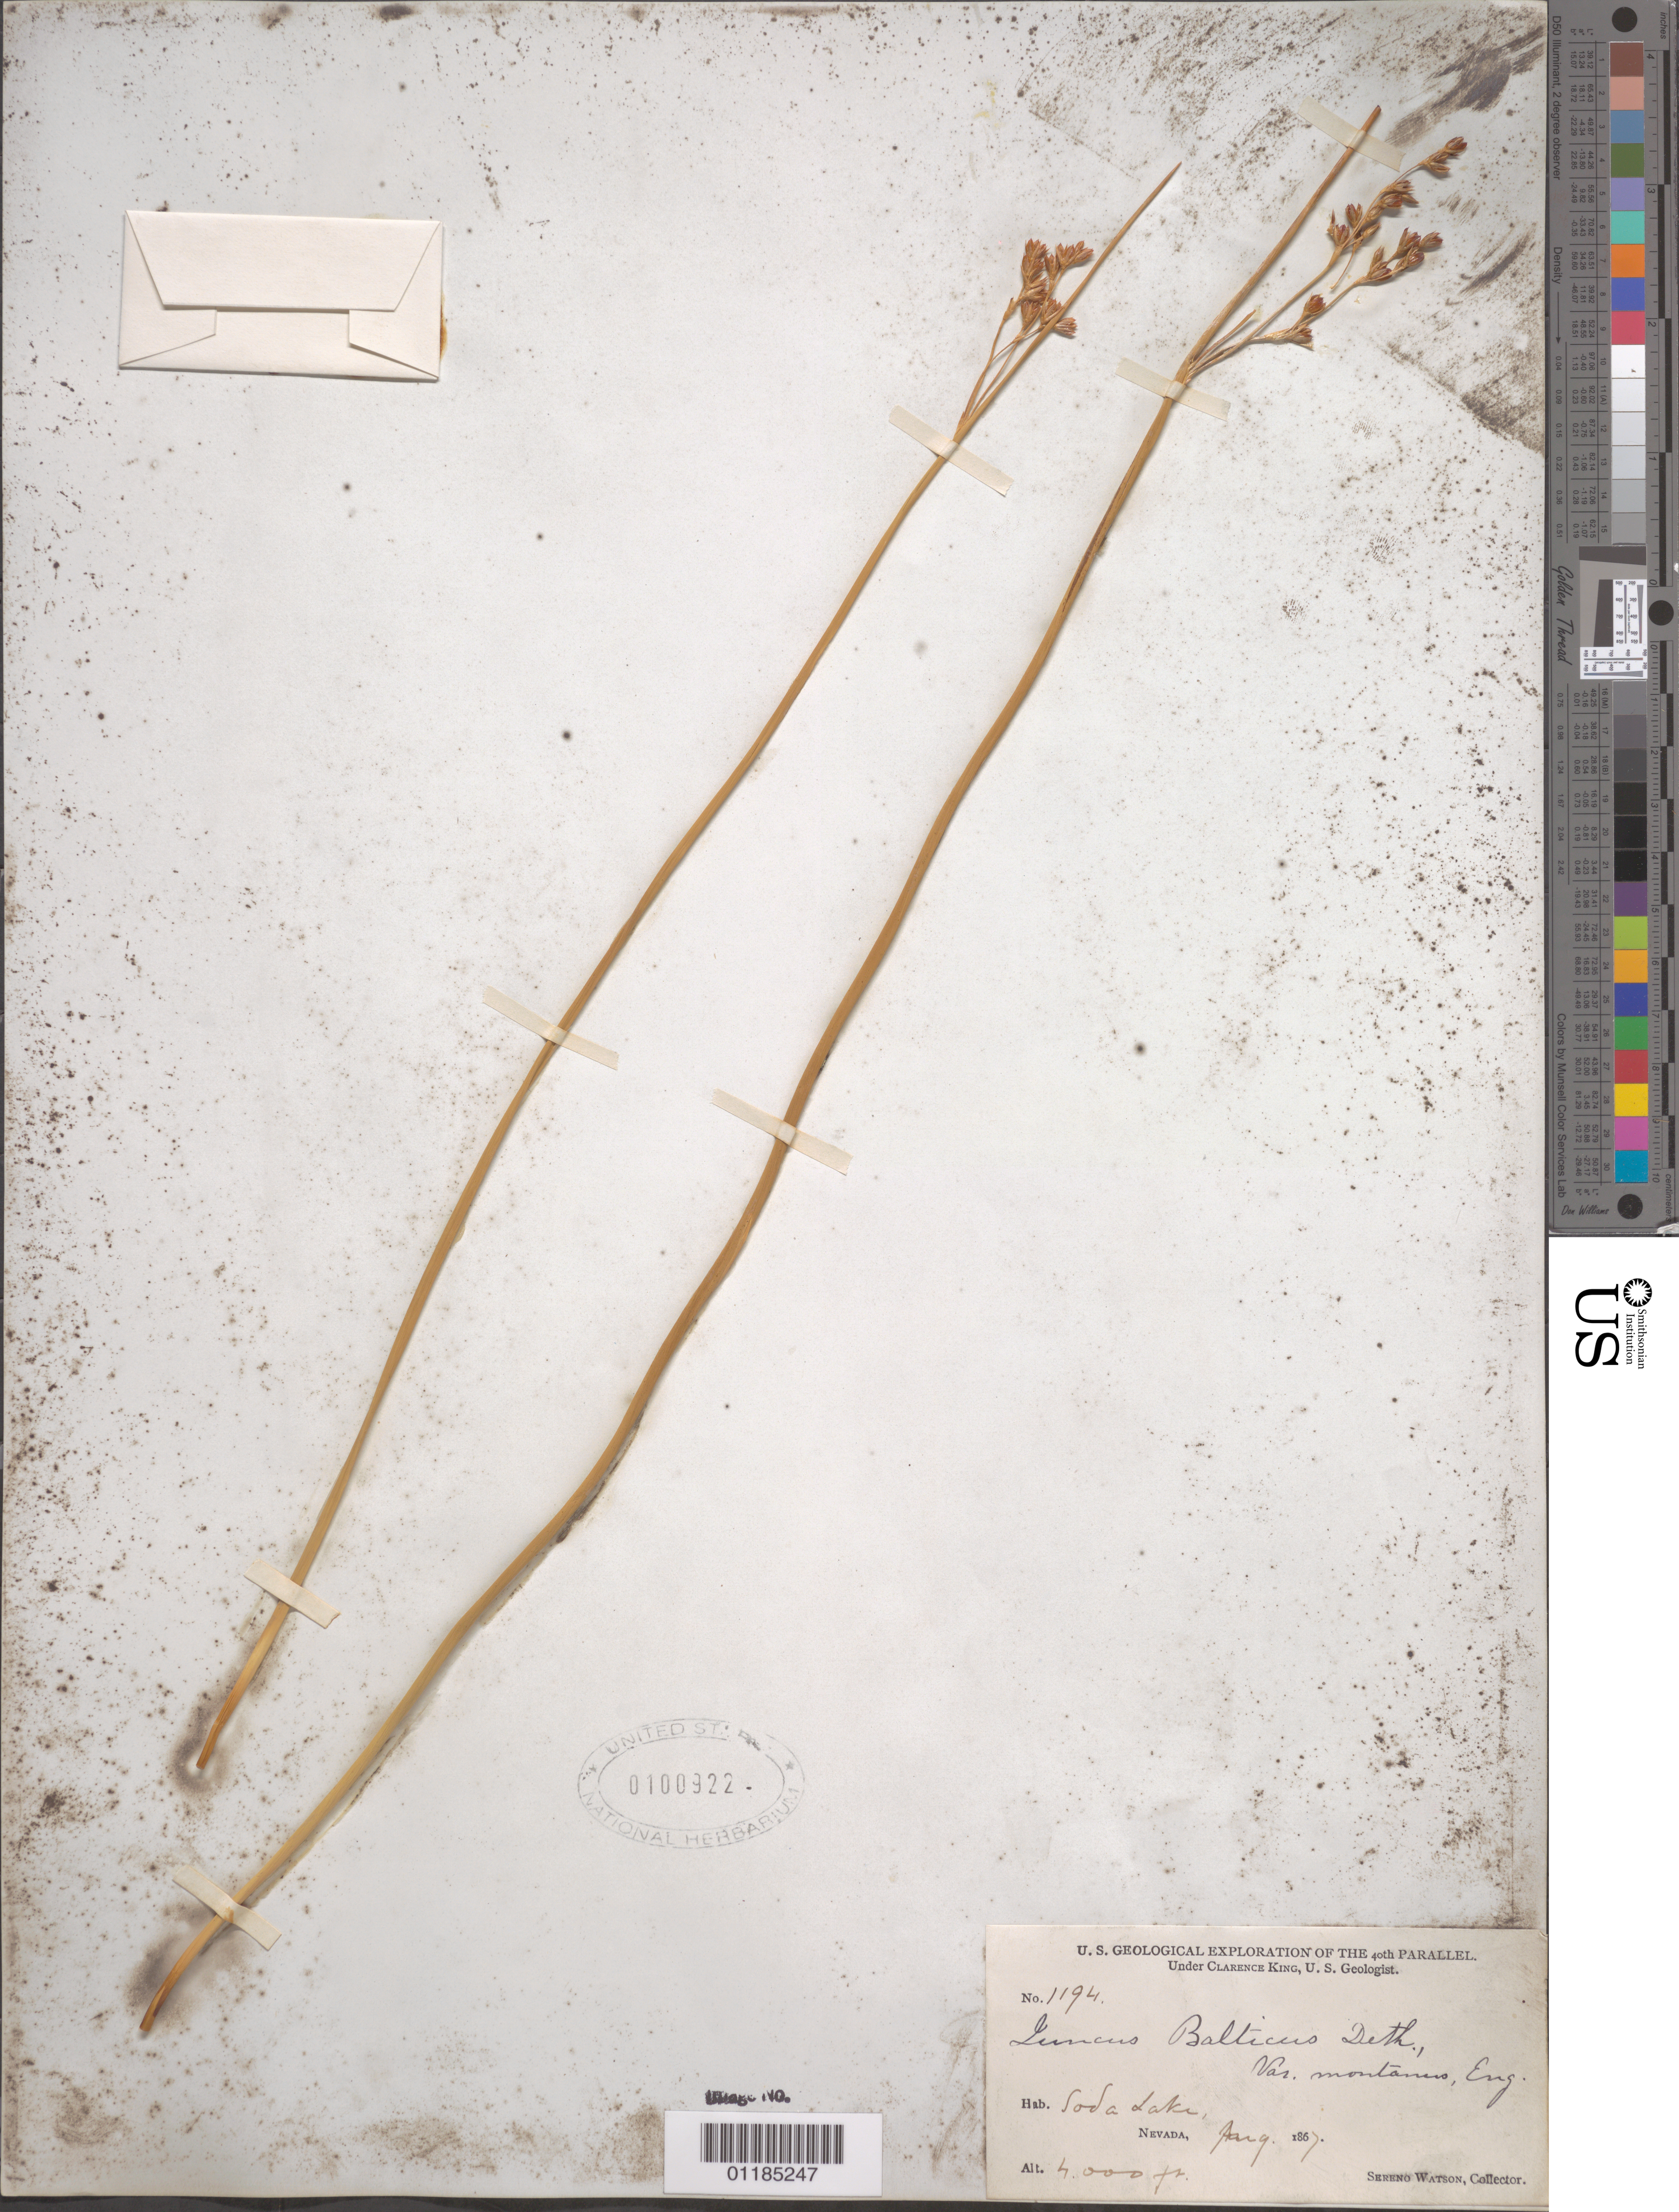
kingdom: Plantae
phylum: Tracheophyta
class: Liliopsida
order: Poales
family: Juncaceae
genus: Juncus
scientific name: Juncus balticus var. montanus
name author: Engelm.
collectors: S. Watson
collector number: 1194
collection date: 1867-08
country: United States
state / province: Nevada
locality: Soda Lake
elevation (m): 1219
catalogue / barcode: US 100922